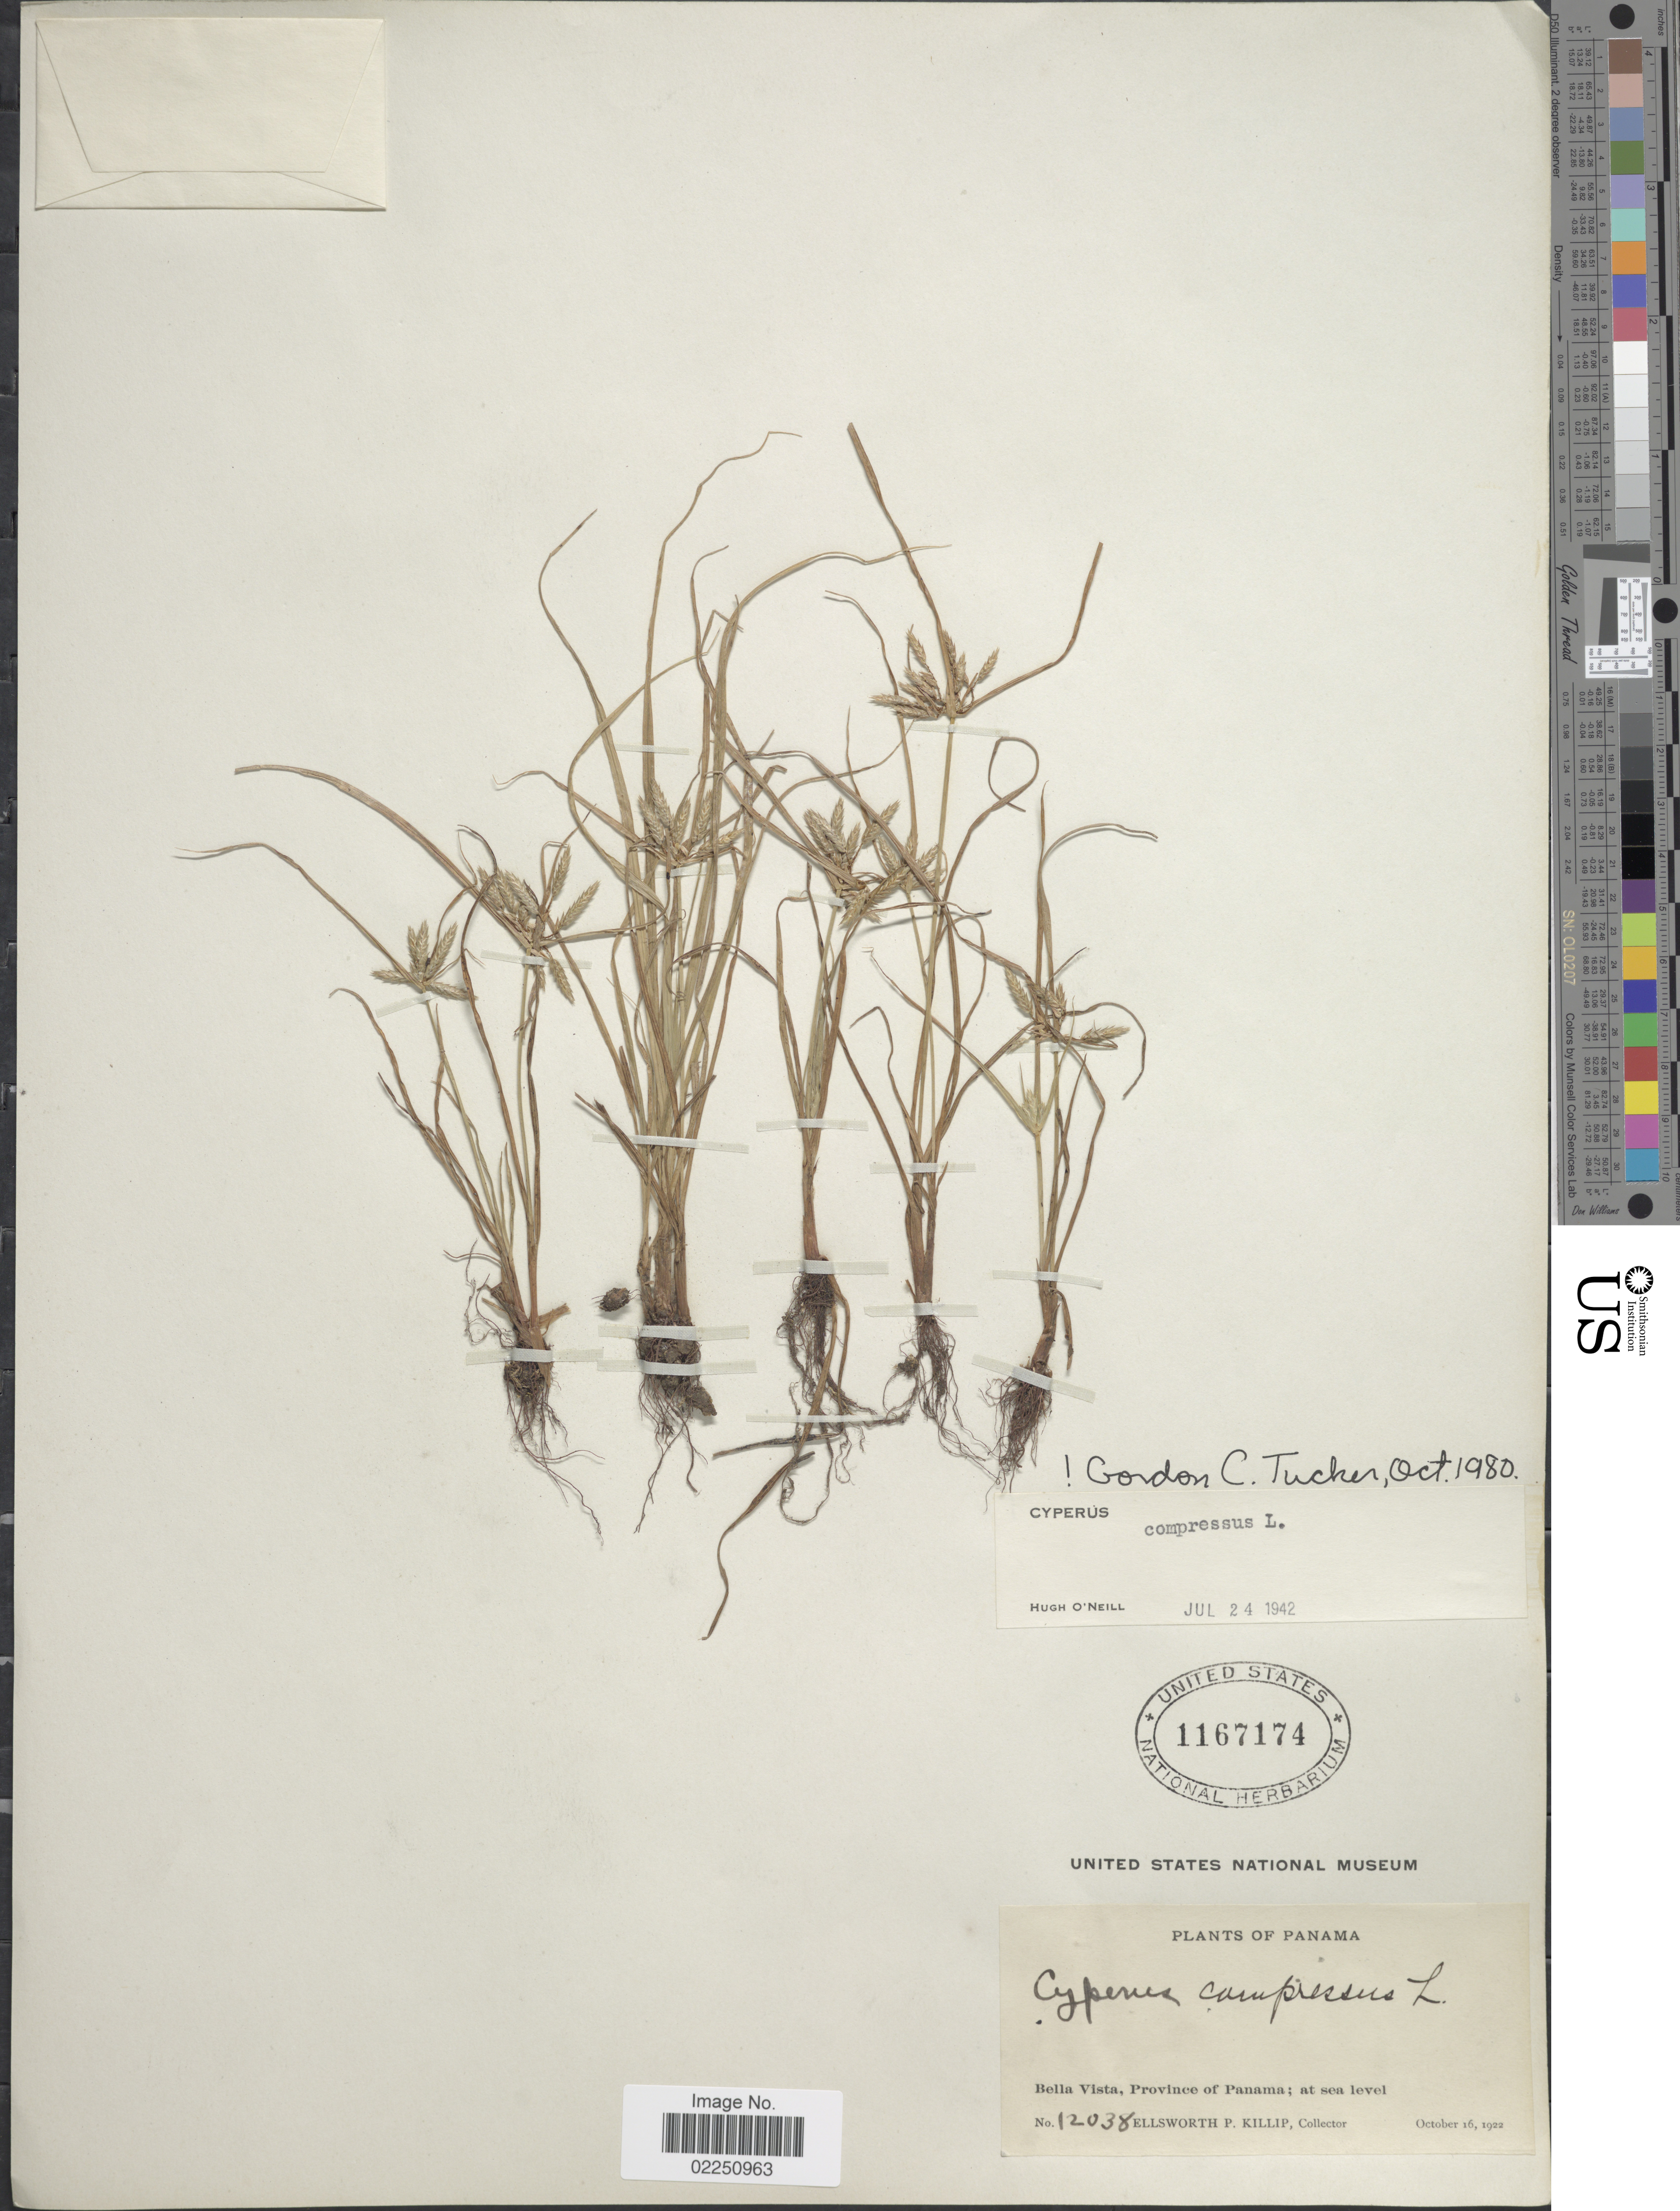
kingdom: Plantae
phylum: Tracheophyta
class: Liliopsida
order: Poales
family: Cyperaceae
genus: Cyperus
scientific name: Cyperus compressus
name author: L.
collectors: E. P. Killip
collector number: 12038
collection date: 1922-10-16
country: Panama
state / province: Panamá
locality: Bella Vista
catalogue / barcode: US 1167174